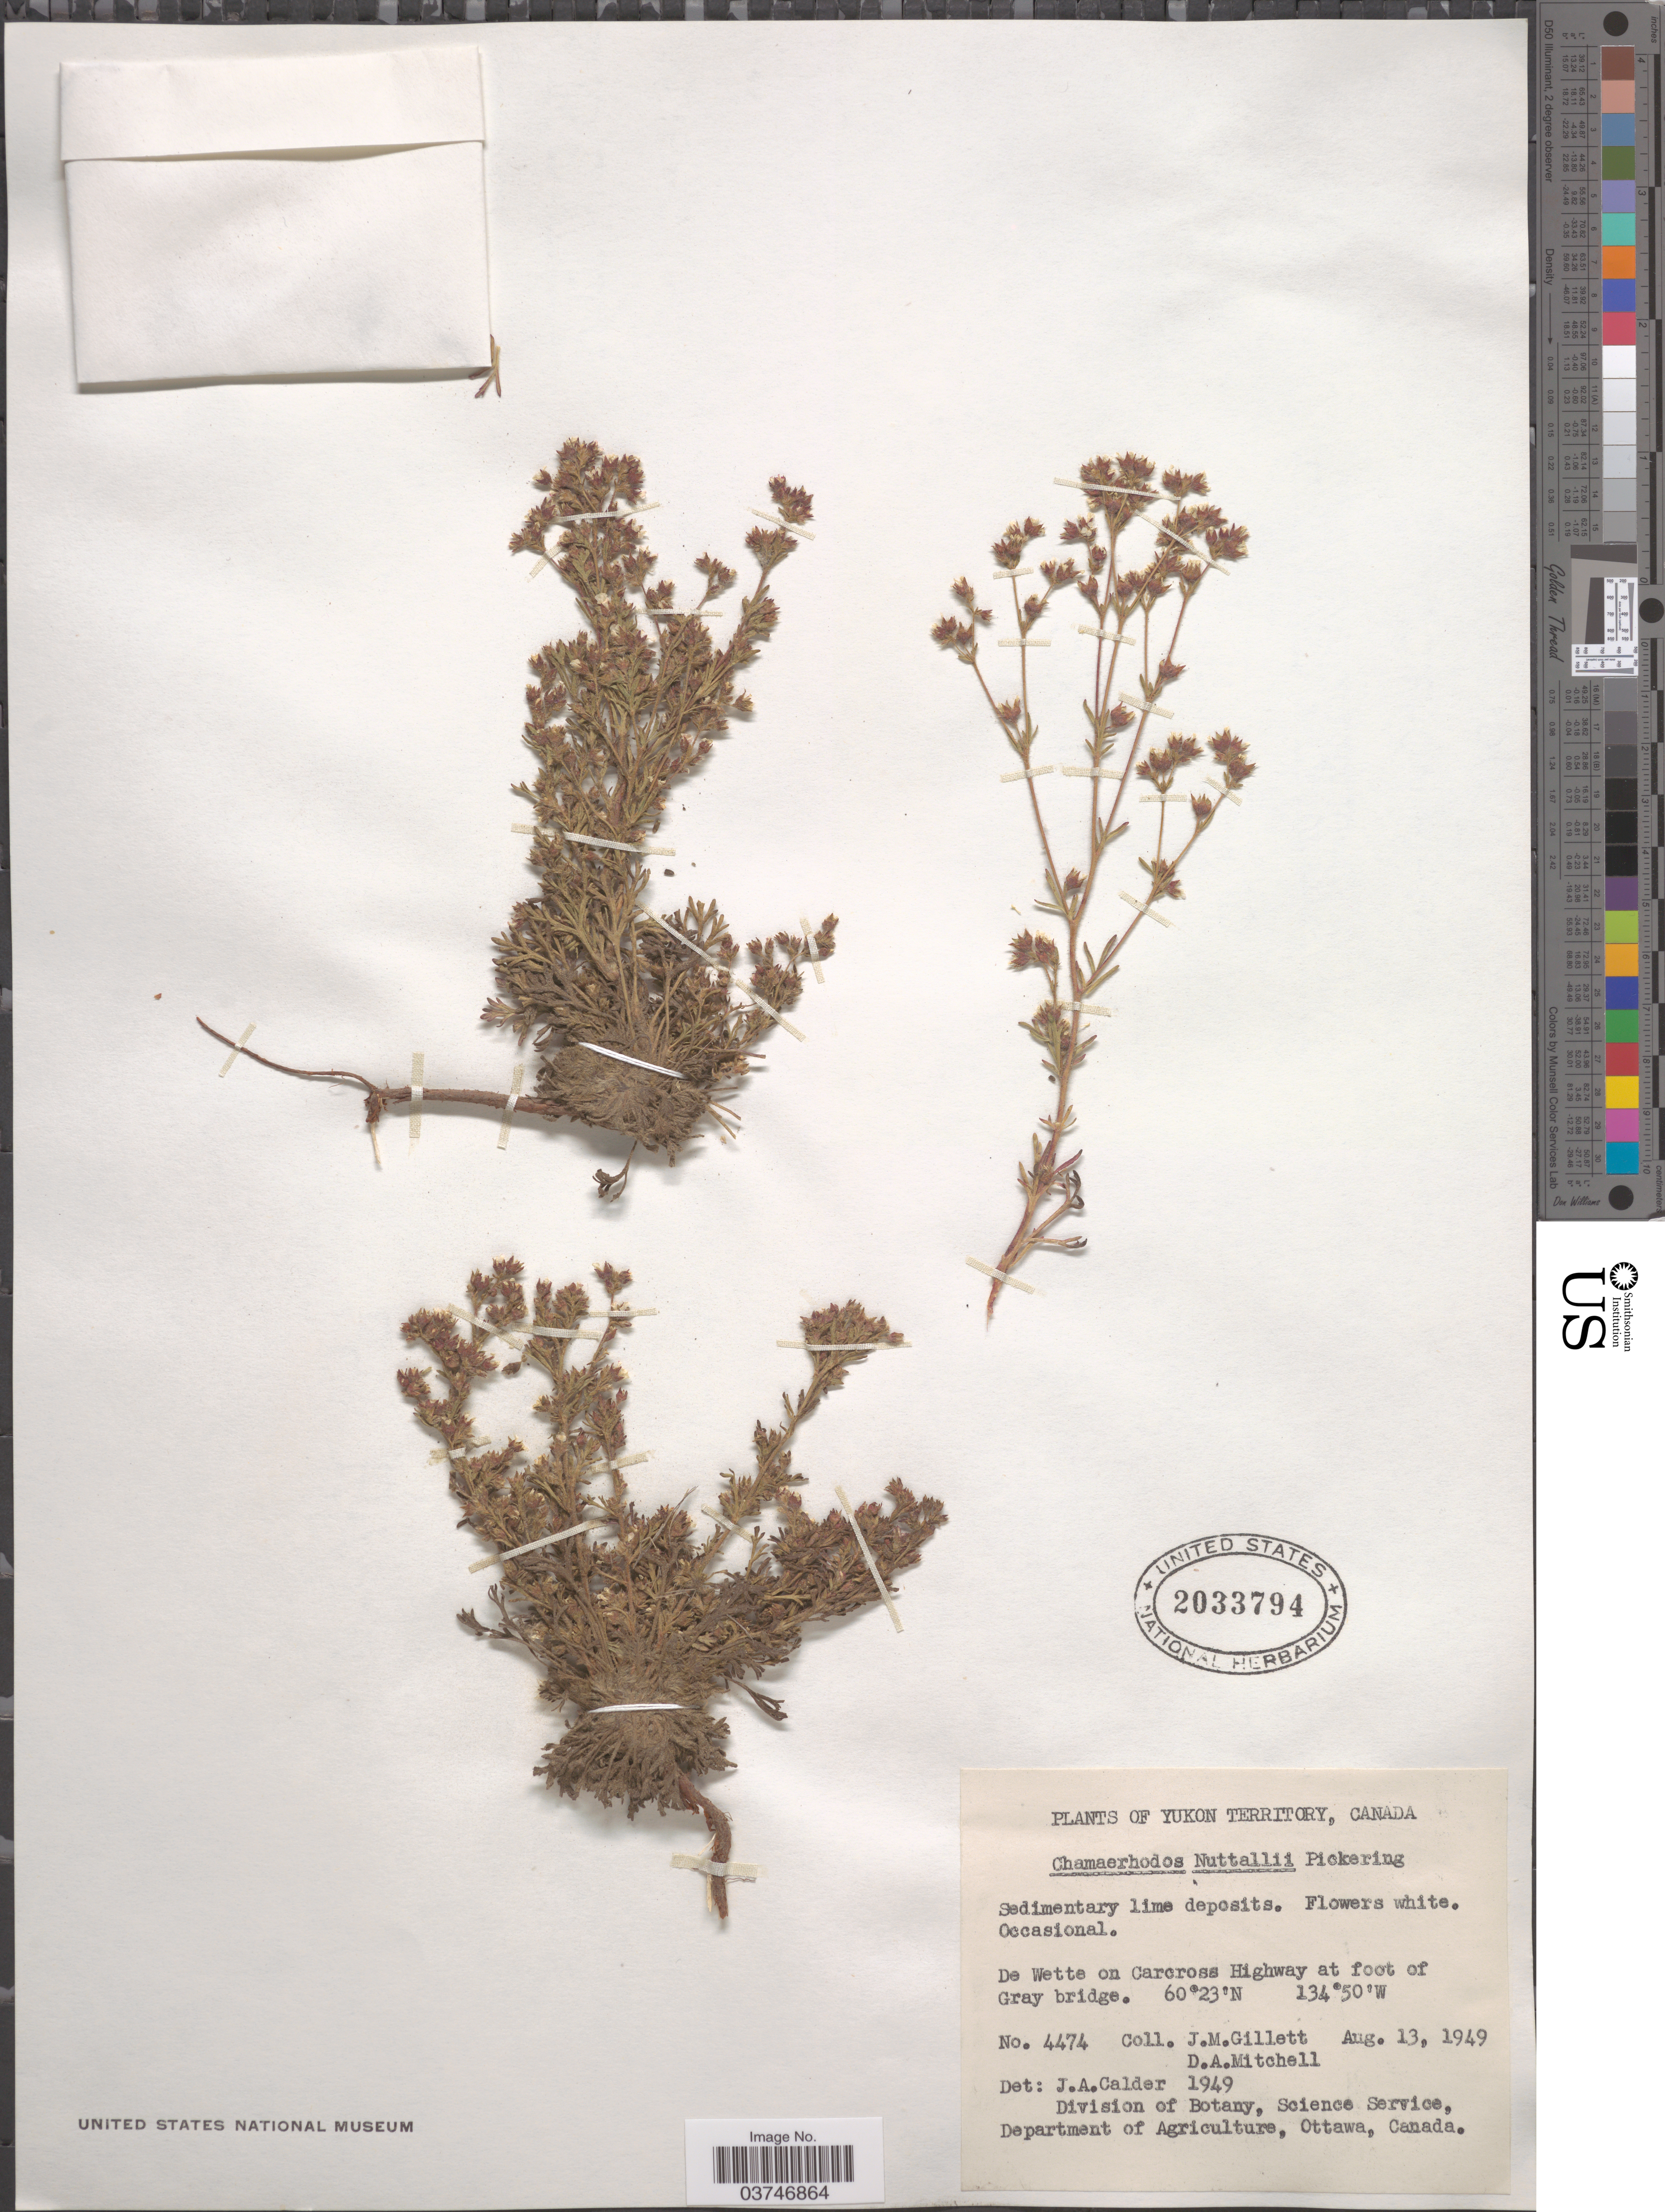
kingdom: Plantae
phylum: Tracheophyta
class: Magnoliopsida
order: Rosales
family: Rosaceae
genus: Chamaerhodos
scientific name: Chamaerhodos erecta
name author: (L.) Bunge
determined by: U.S. National Herbarium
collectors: J. M. Gillett & D. Mitchell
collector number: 4474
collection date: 1949-08-13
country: Canada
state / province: Yukon Territory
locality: De Wette on Carcross Highway at foot of Gray bridge.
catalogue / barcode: US 2033794